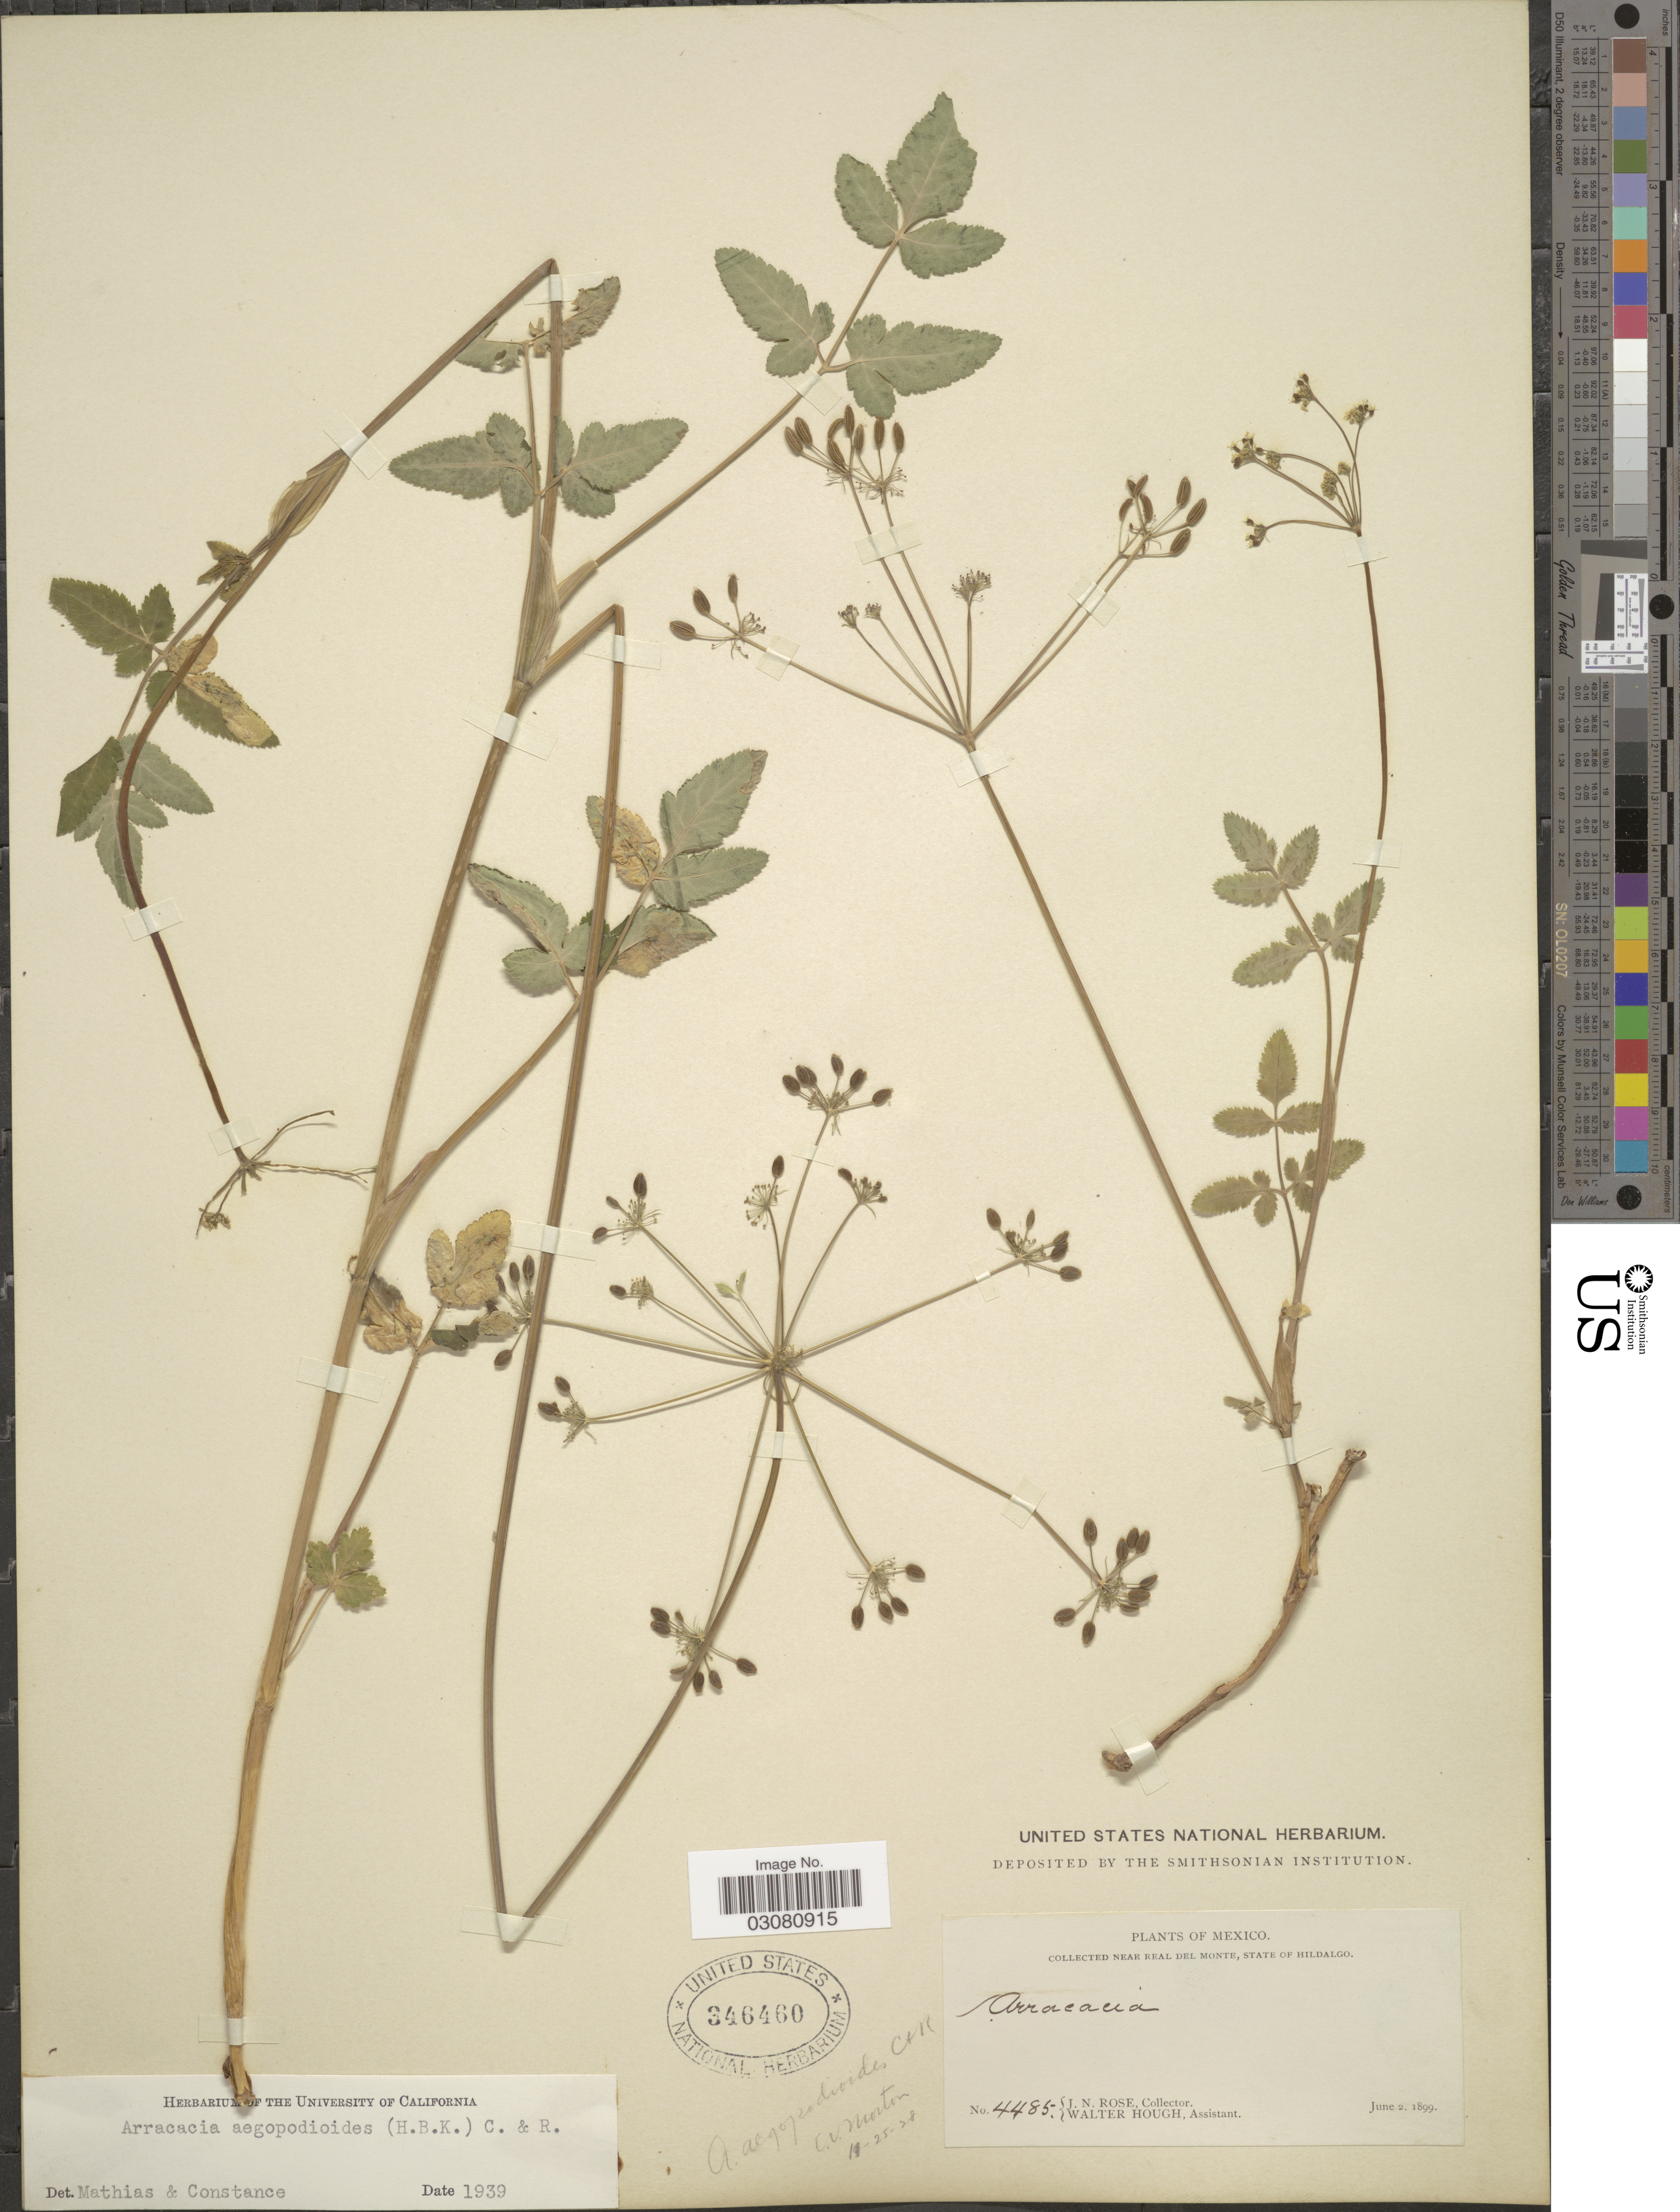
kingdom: Plantae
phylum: Tracheophyta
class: Magnoliopsida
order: Apiales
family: Apiaceae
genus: Arracacia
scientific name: Arracacia aegopodioides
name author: (Kunth) J.M. Coult. & Rose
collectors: J. N. Rose & W. Hough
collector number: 4485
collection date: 1899-06-02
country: Mexico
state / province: Hidalgo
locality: Near Real del Monte.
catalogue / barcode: US 346460